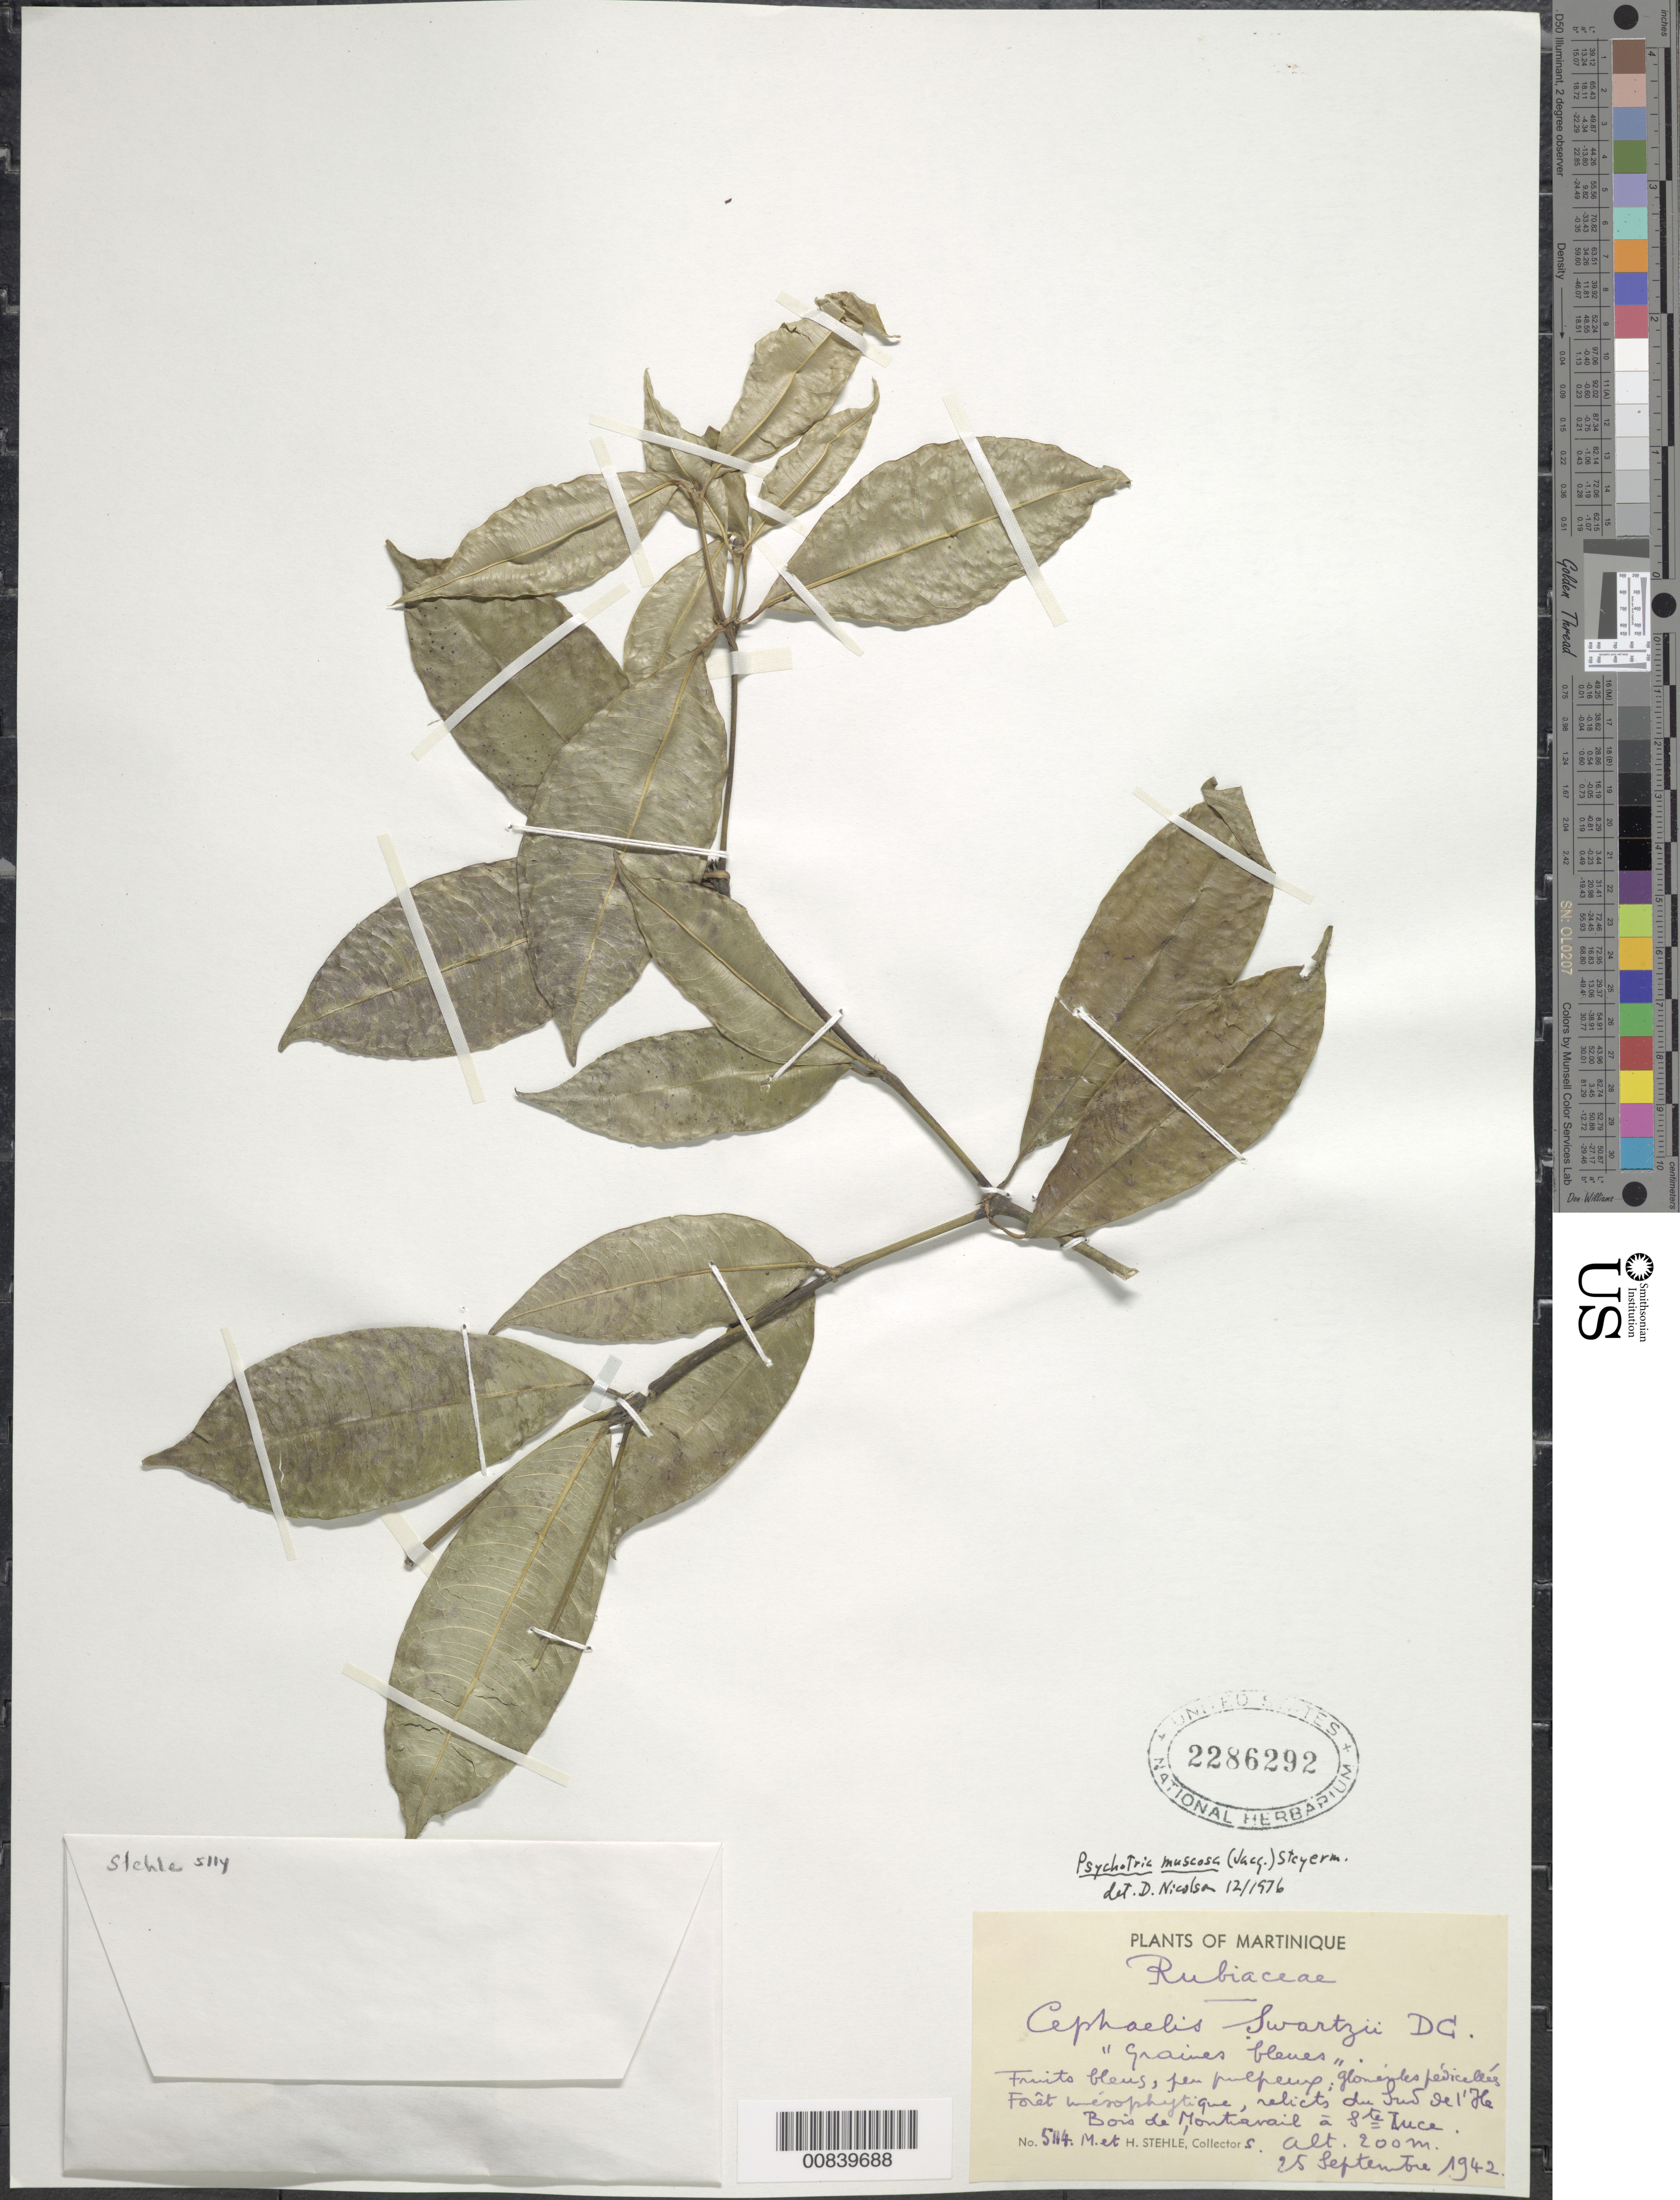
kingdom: Plantae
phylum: Tracheophyta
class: Magnoliopsida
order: Gentianales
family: Rubiaceae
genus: Psychotria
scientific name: Psychotria mucosa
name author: (Jacq.) Steyerm.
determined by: Nicolson, Dan H.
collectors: M. Stehlé & H. Stehlé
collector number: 5114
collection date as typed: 25 Sep 1942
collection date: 1942-09-25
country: Martinique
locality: Relicts du Sud de l'Ile. Bois de Montravail àSte. Luce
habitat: Forêt mésophytique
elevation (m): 200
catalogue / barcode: US 2286292